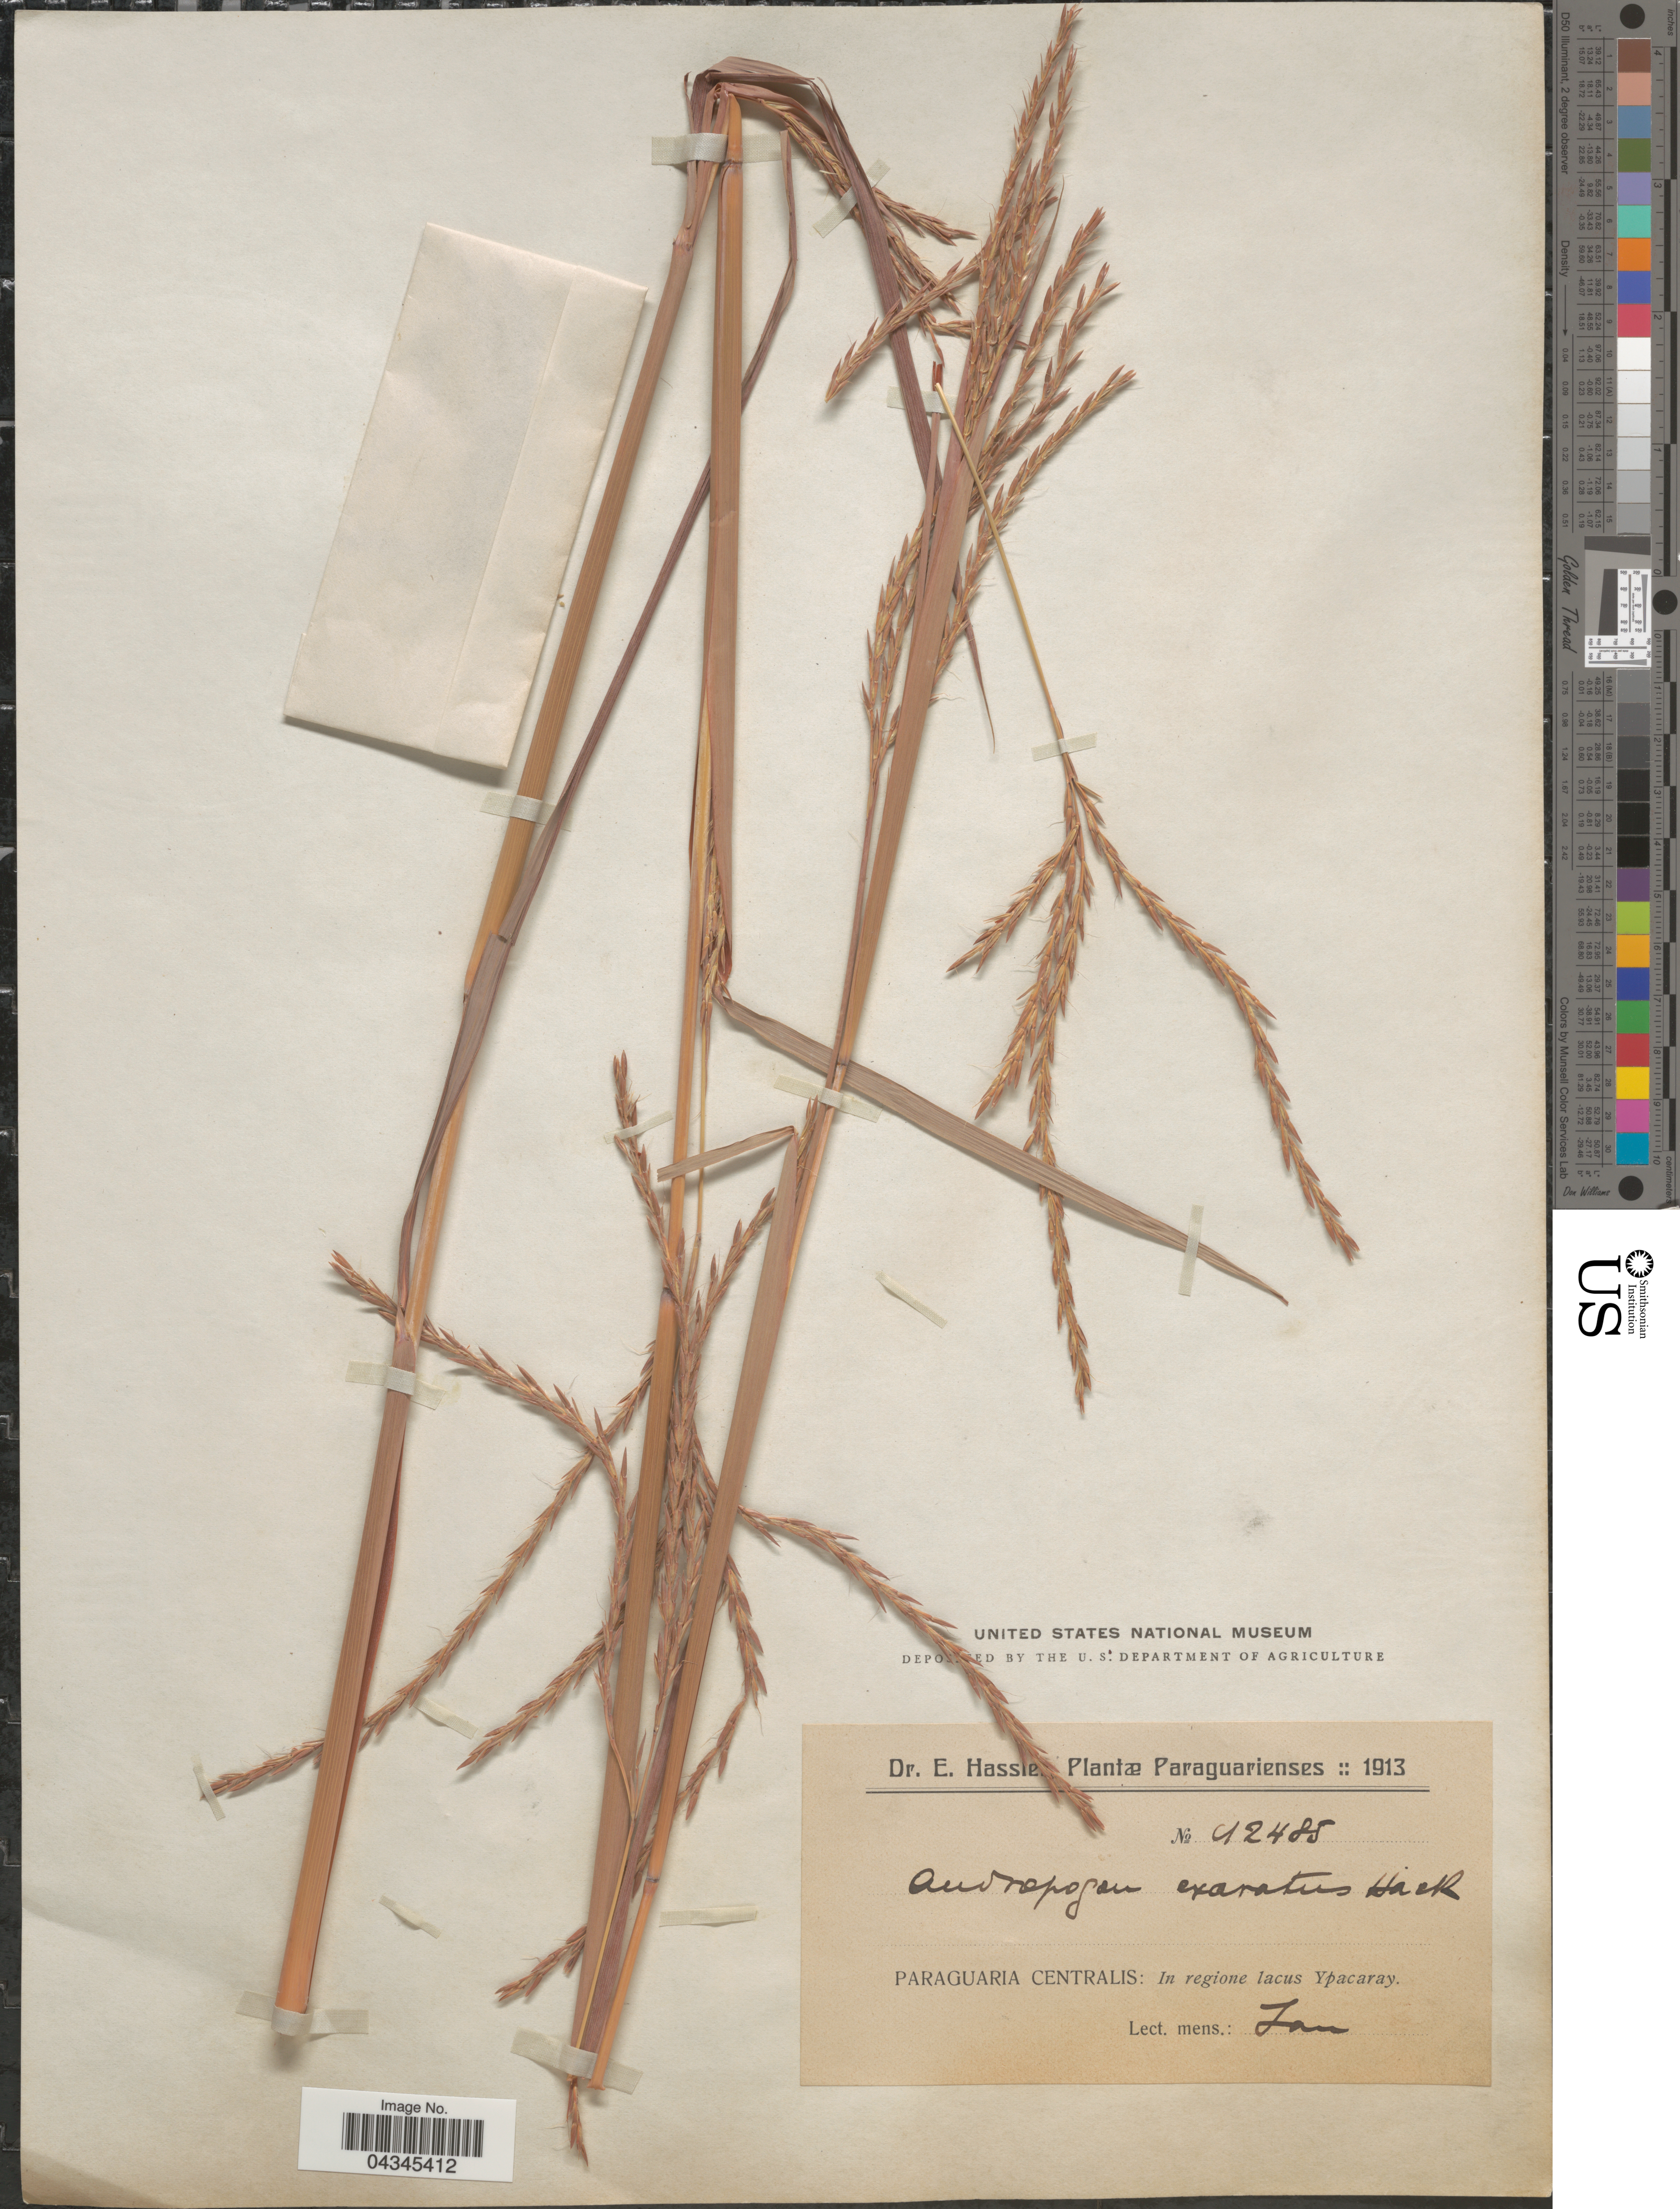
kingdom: Plantae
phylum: Tracheophyta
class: Liliopsida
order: Poales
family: Poaceae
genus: Andropogon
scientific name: Andropogon exaratus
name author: Hack.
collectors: E. Hassler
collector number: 12485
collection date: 1913-01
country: Paraguay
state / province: Paraguari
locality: Paraguaria Centralis: In regione lacus Ypacaray.